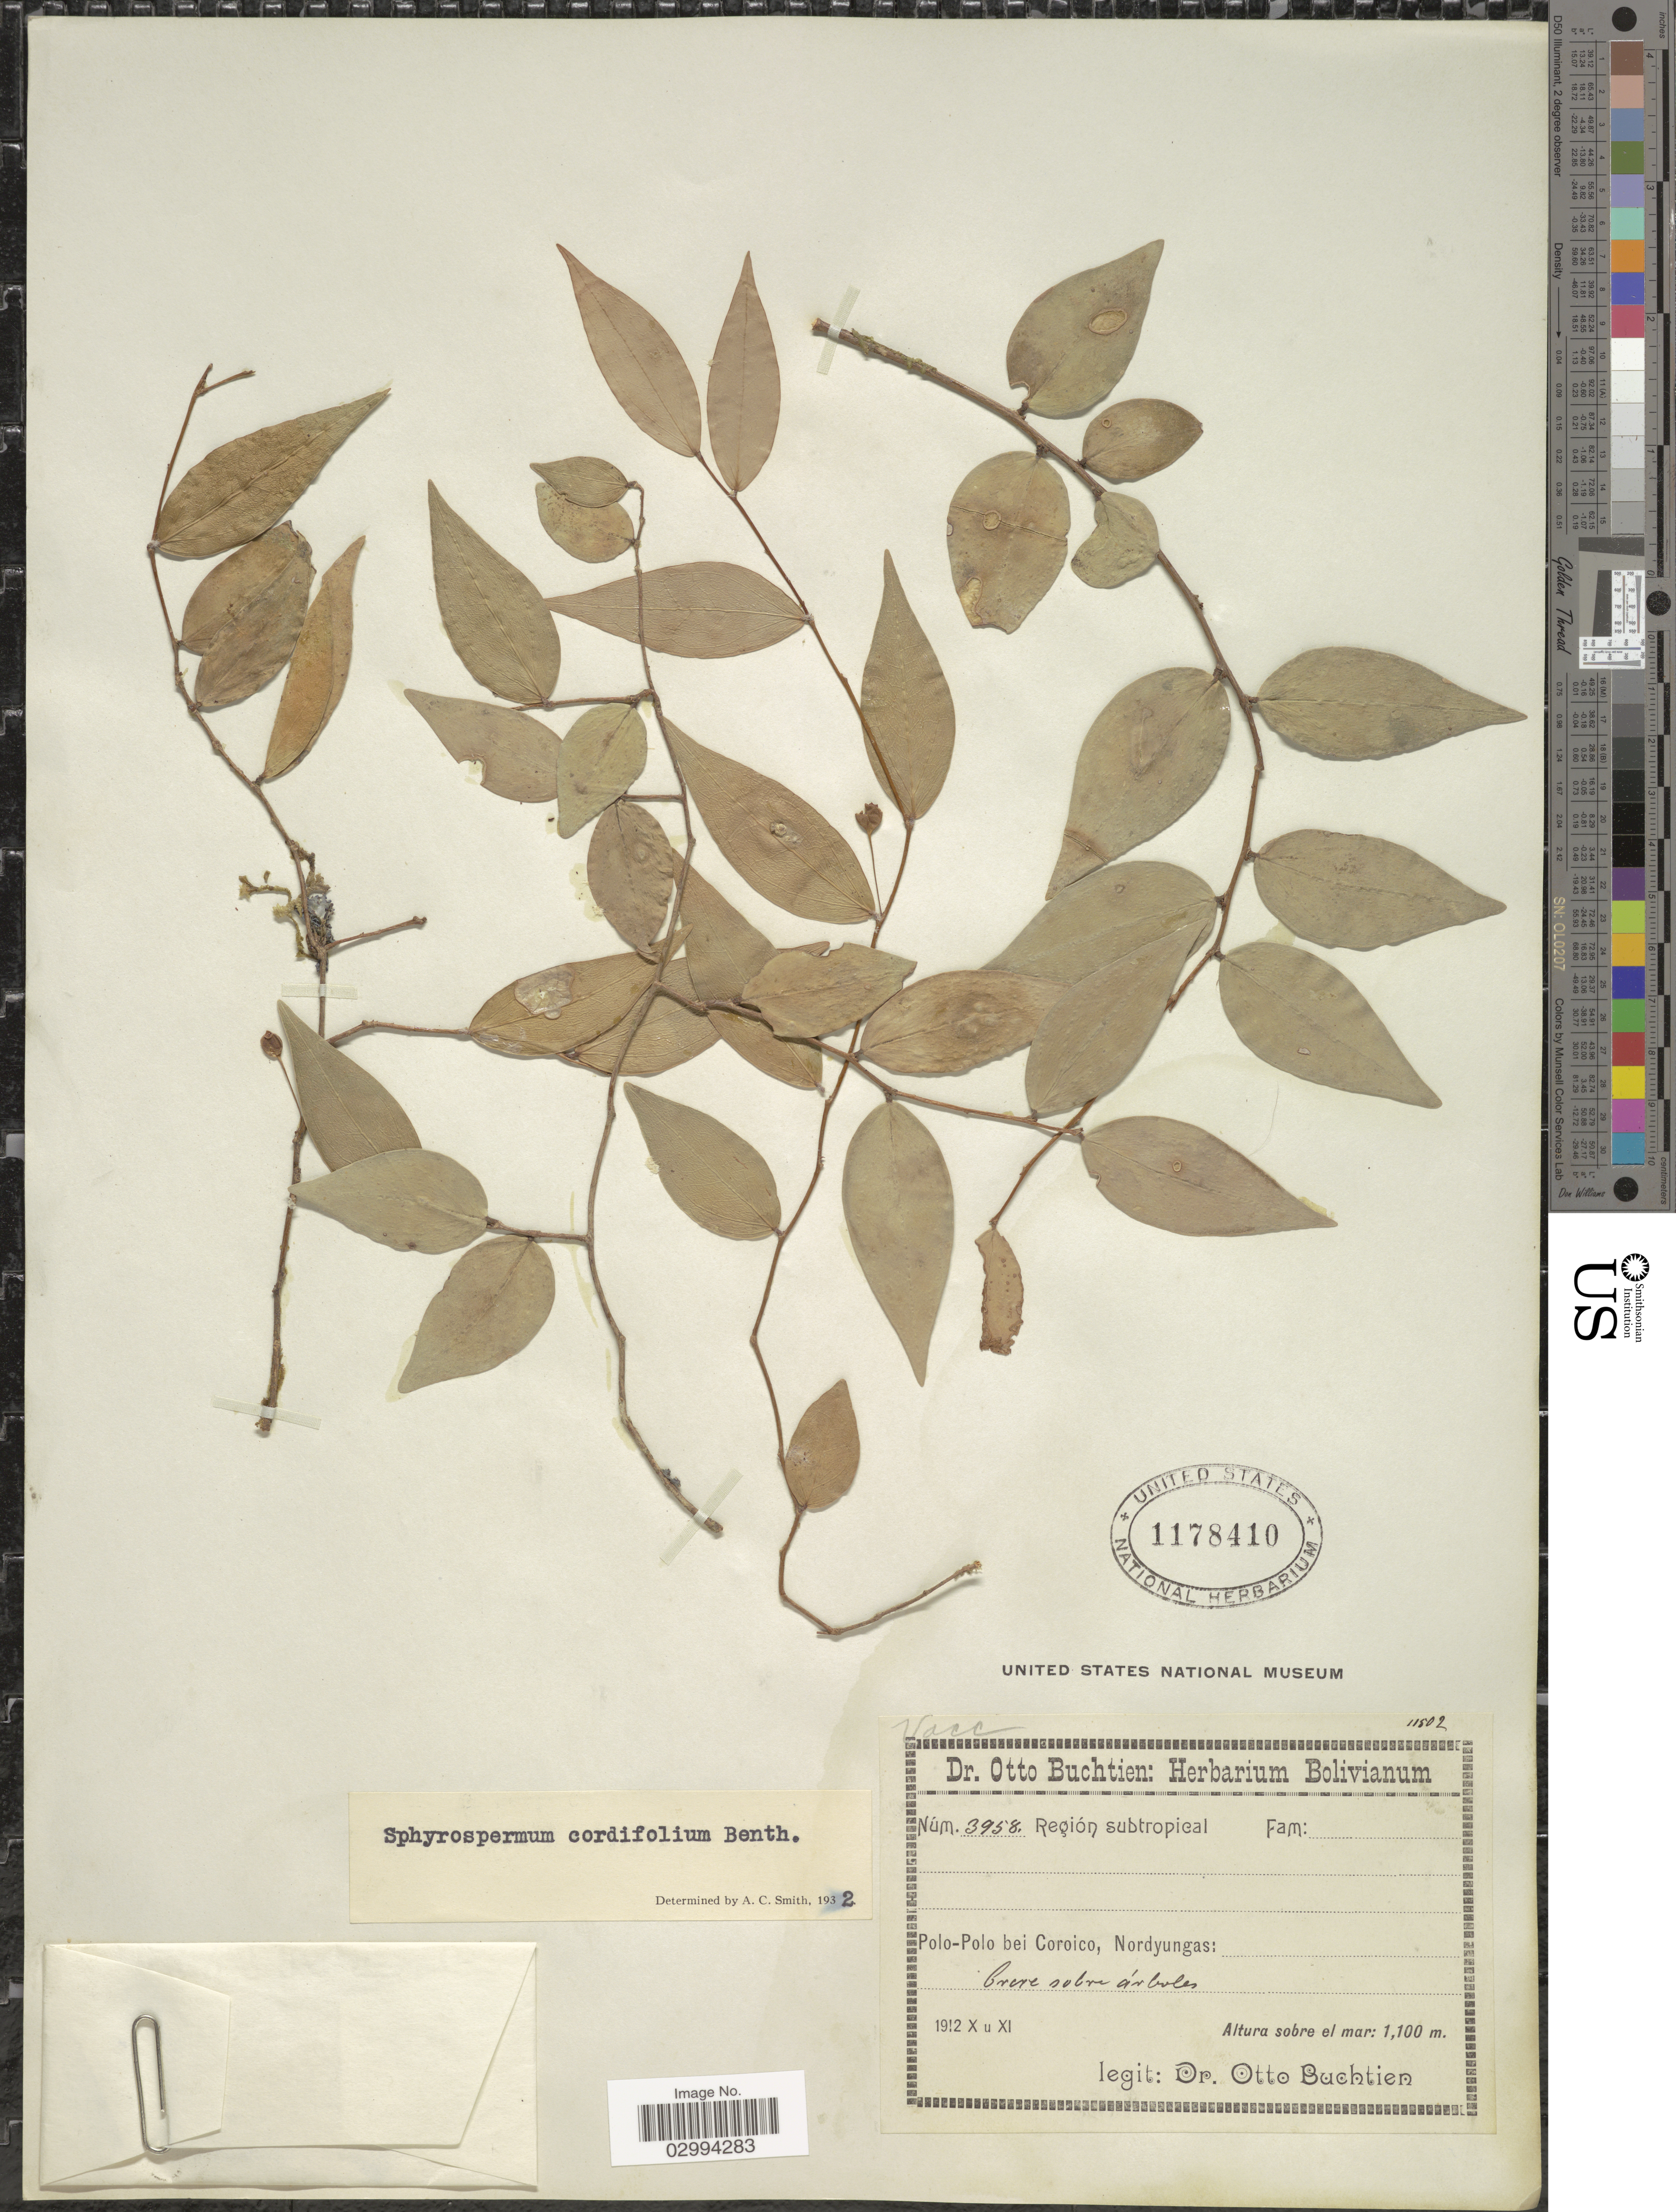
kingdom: Plantae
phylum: Tracheophyta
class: Magnoliopsida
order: Ericales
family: Ericaceae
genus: Sphyrospermum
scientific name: Sphyrospermum cordifolium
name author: Benth.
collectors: O. Buchtien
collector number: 3958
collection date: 1912-10/1912-11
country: Bolivia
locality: Polo-Polo bei Coroico, Nordyungas.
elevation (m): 1100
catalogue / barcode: US 1178410